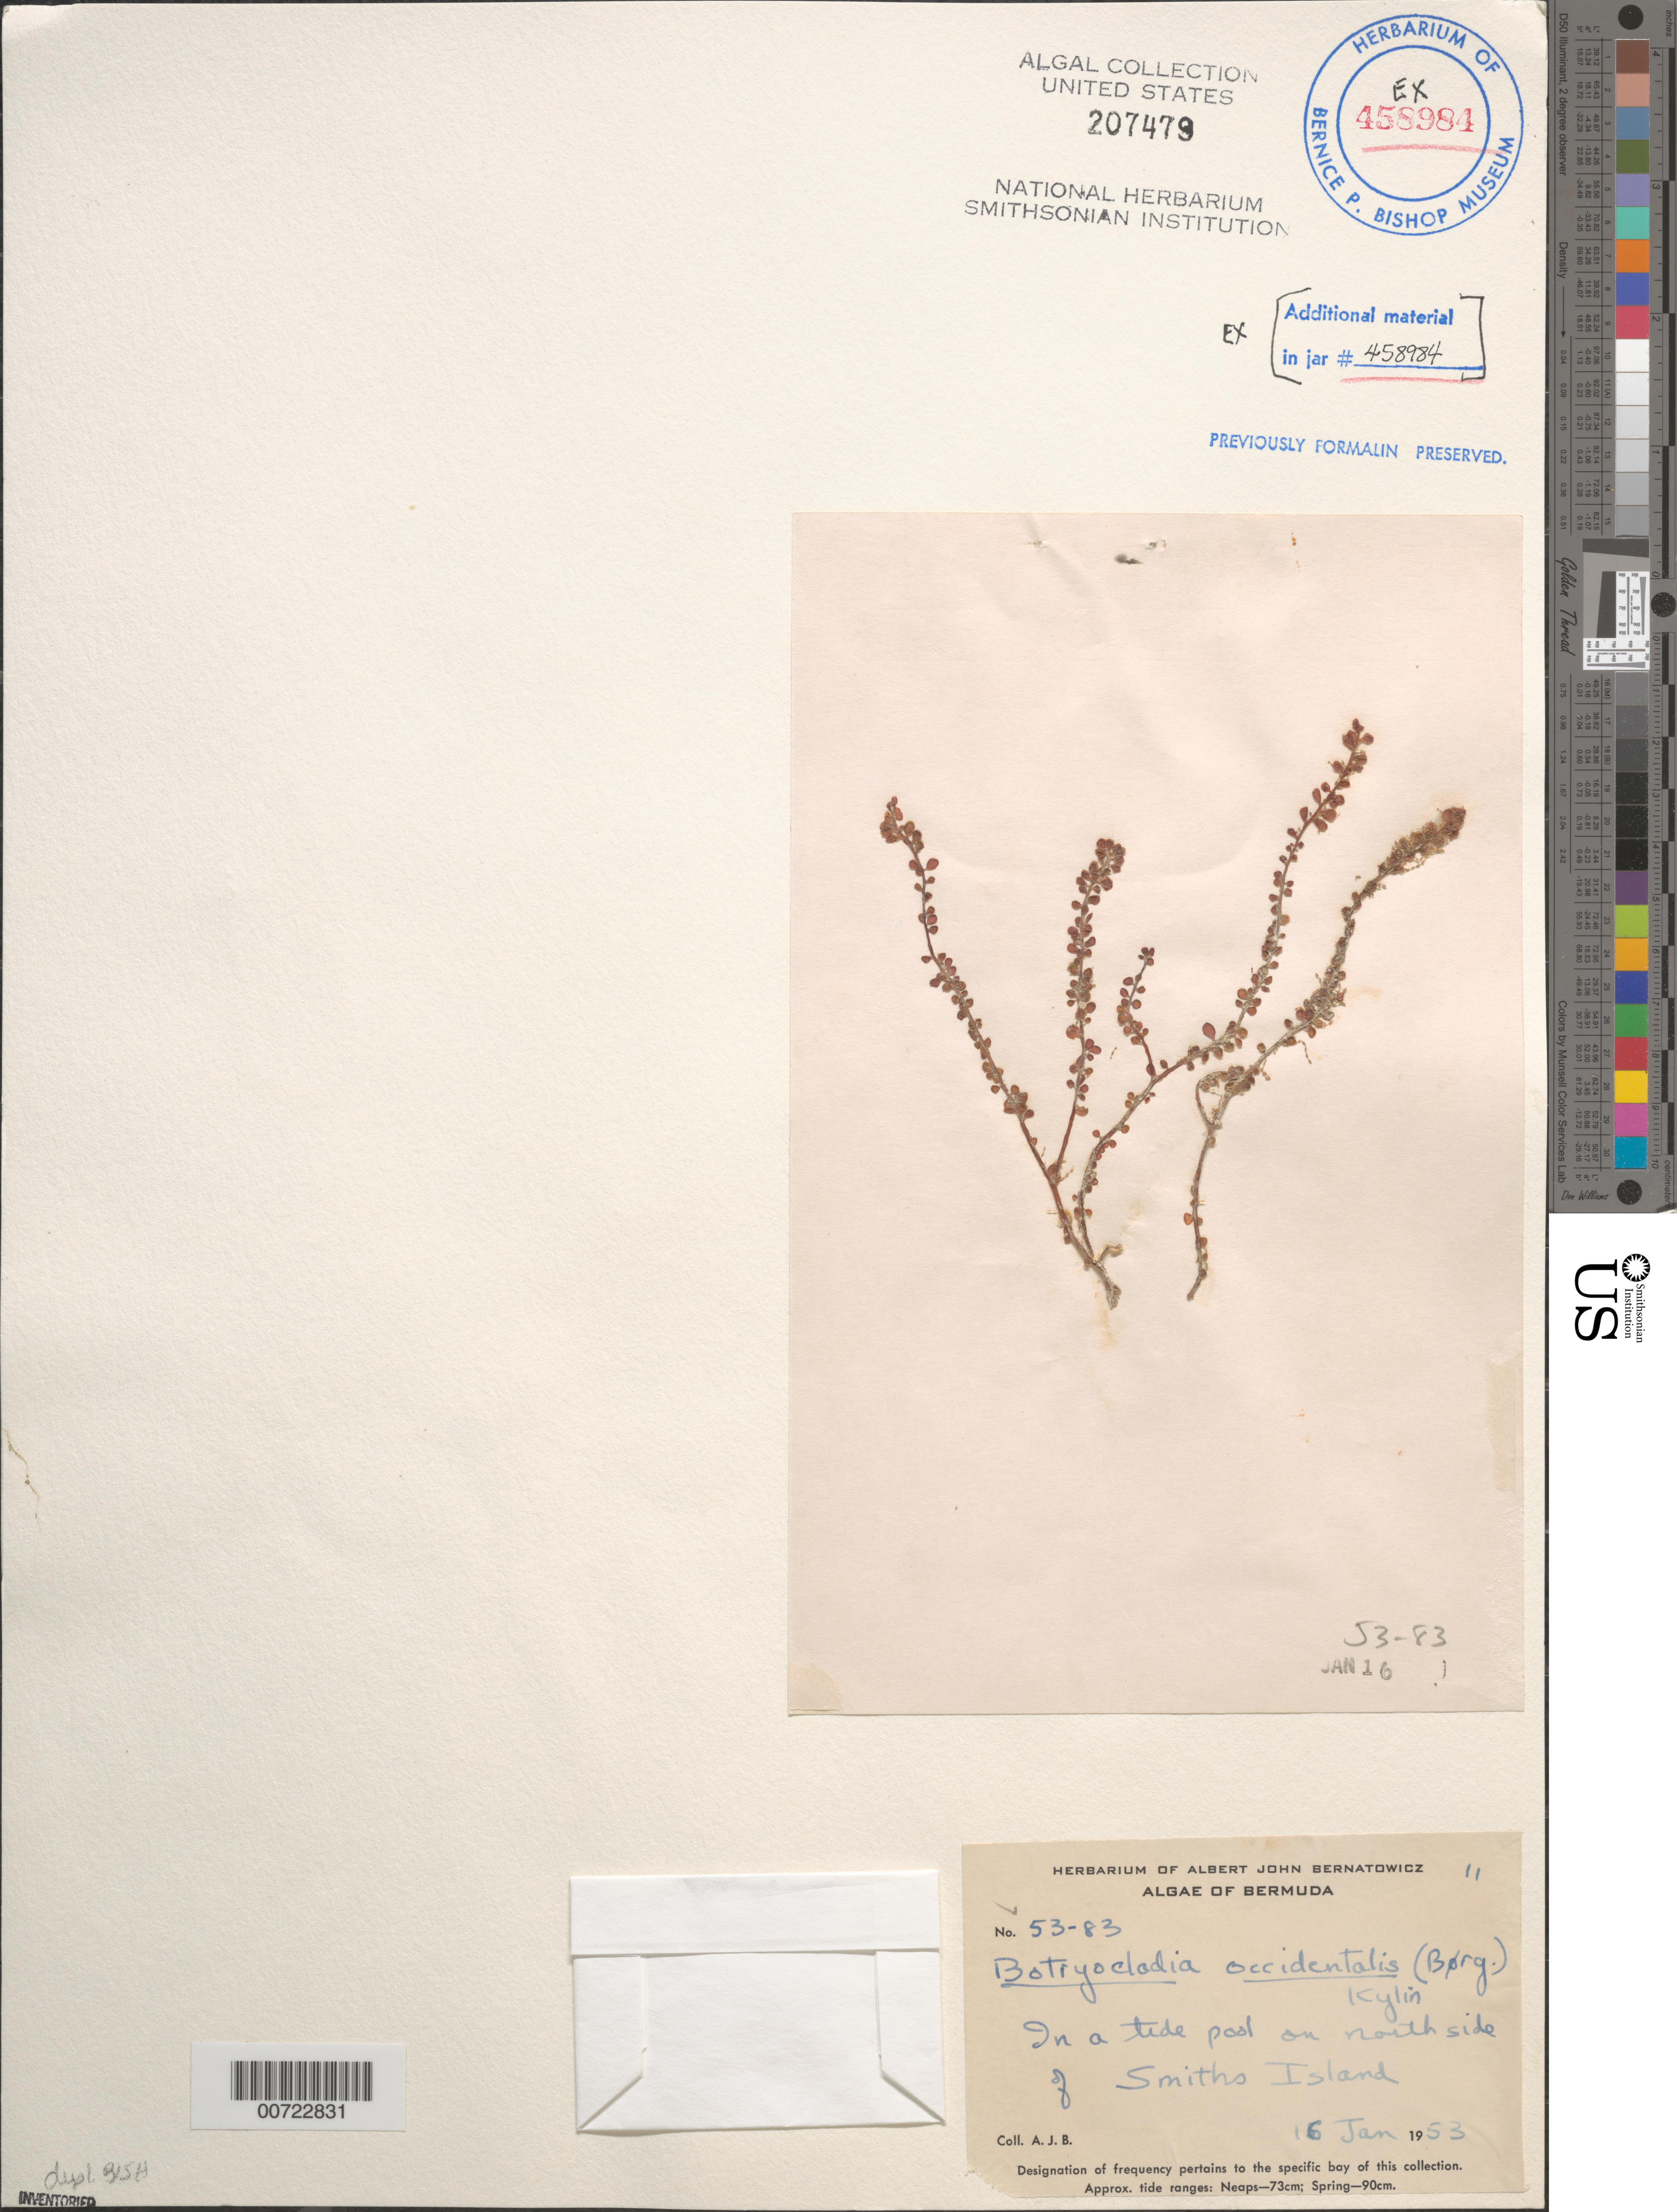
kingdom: Plantae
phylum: Rhodophyta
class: Florideophyceae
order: Rhodymeniales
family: Rhodymeniaceae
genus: Botryocladia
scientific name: Botryocladia occidentalis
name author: (Børgesen) Kylin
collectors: A. Bernatowicz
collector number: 53-83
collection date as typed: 16 Jan 1953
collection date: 1953-01-16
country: Bermuda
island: Smith's Island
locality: North side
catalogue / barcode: US 207479